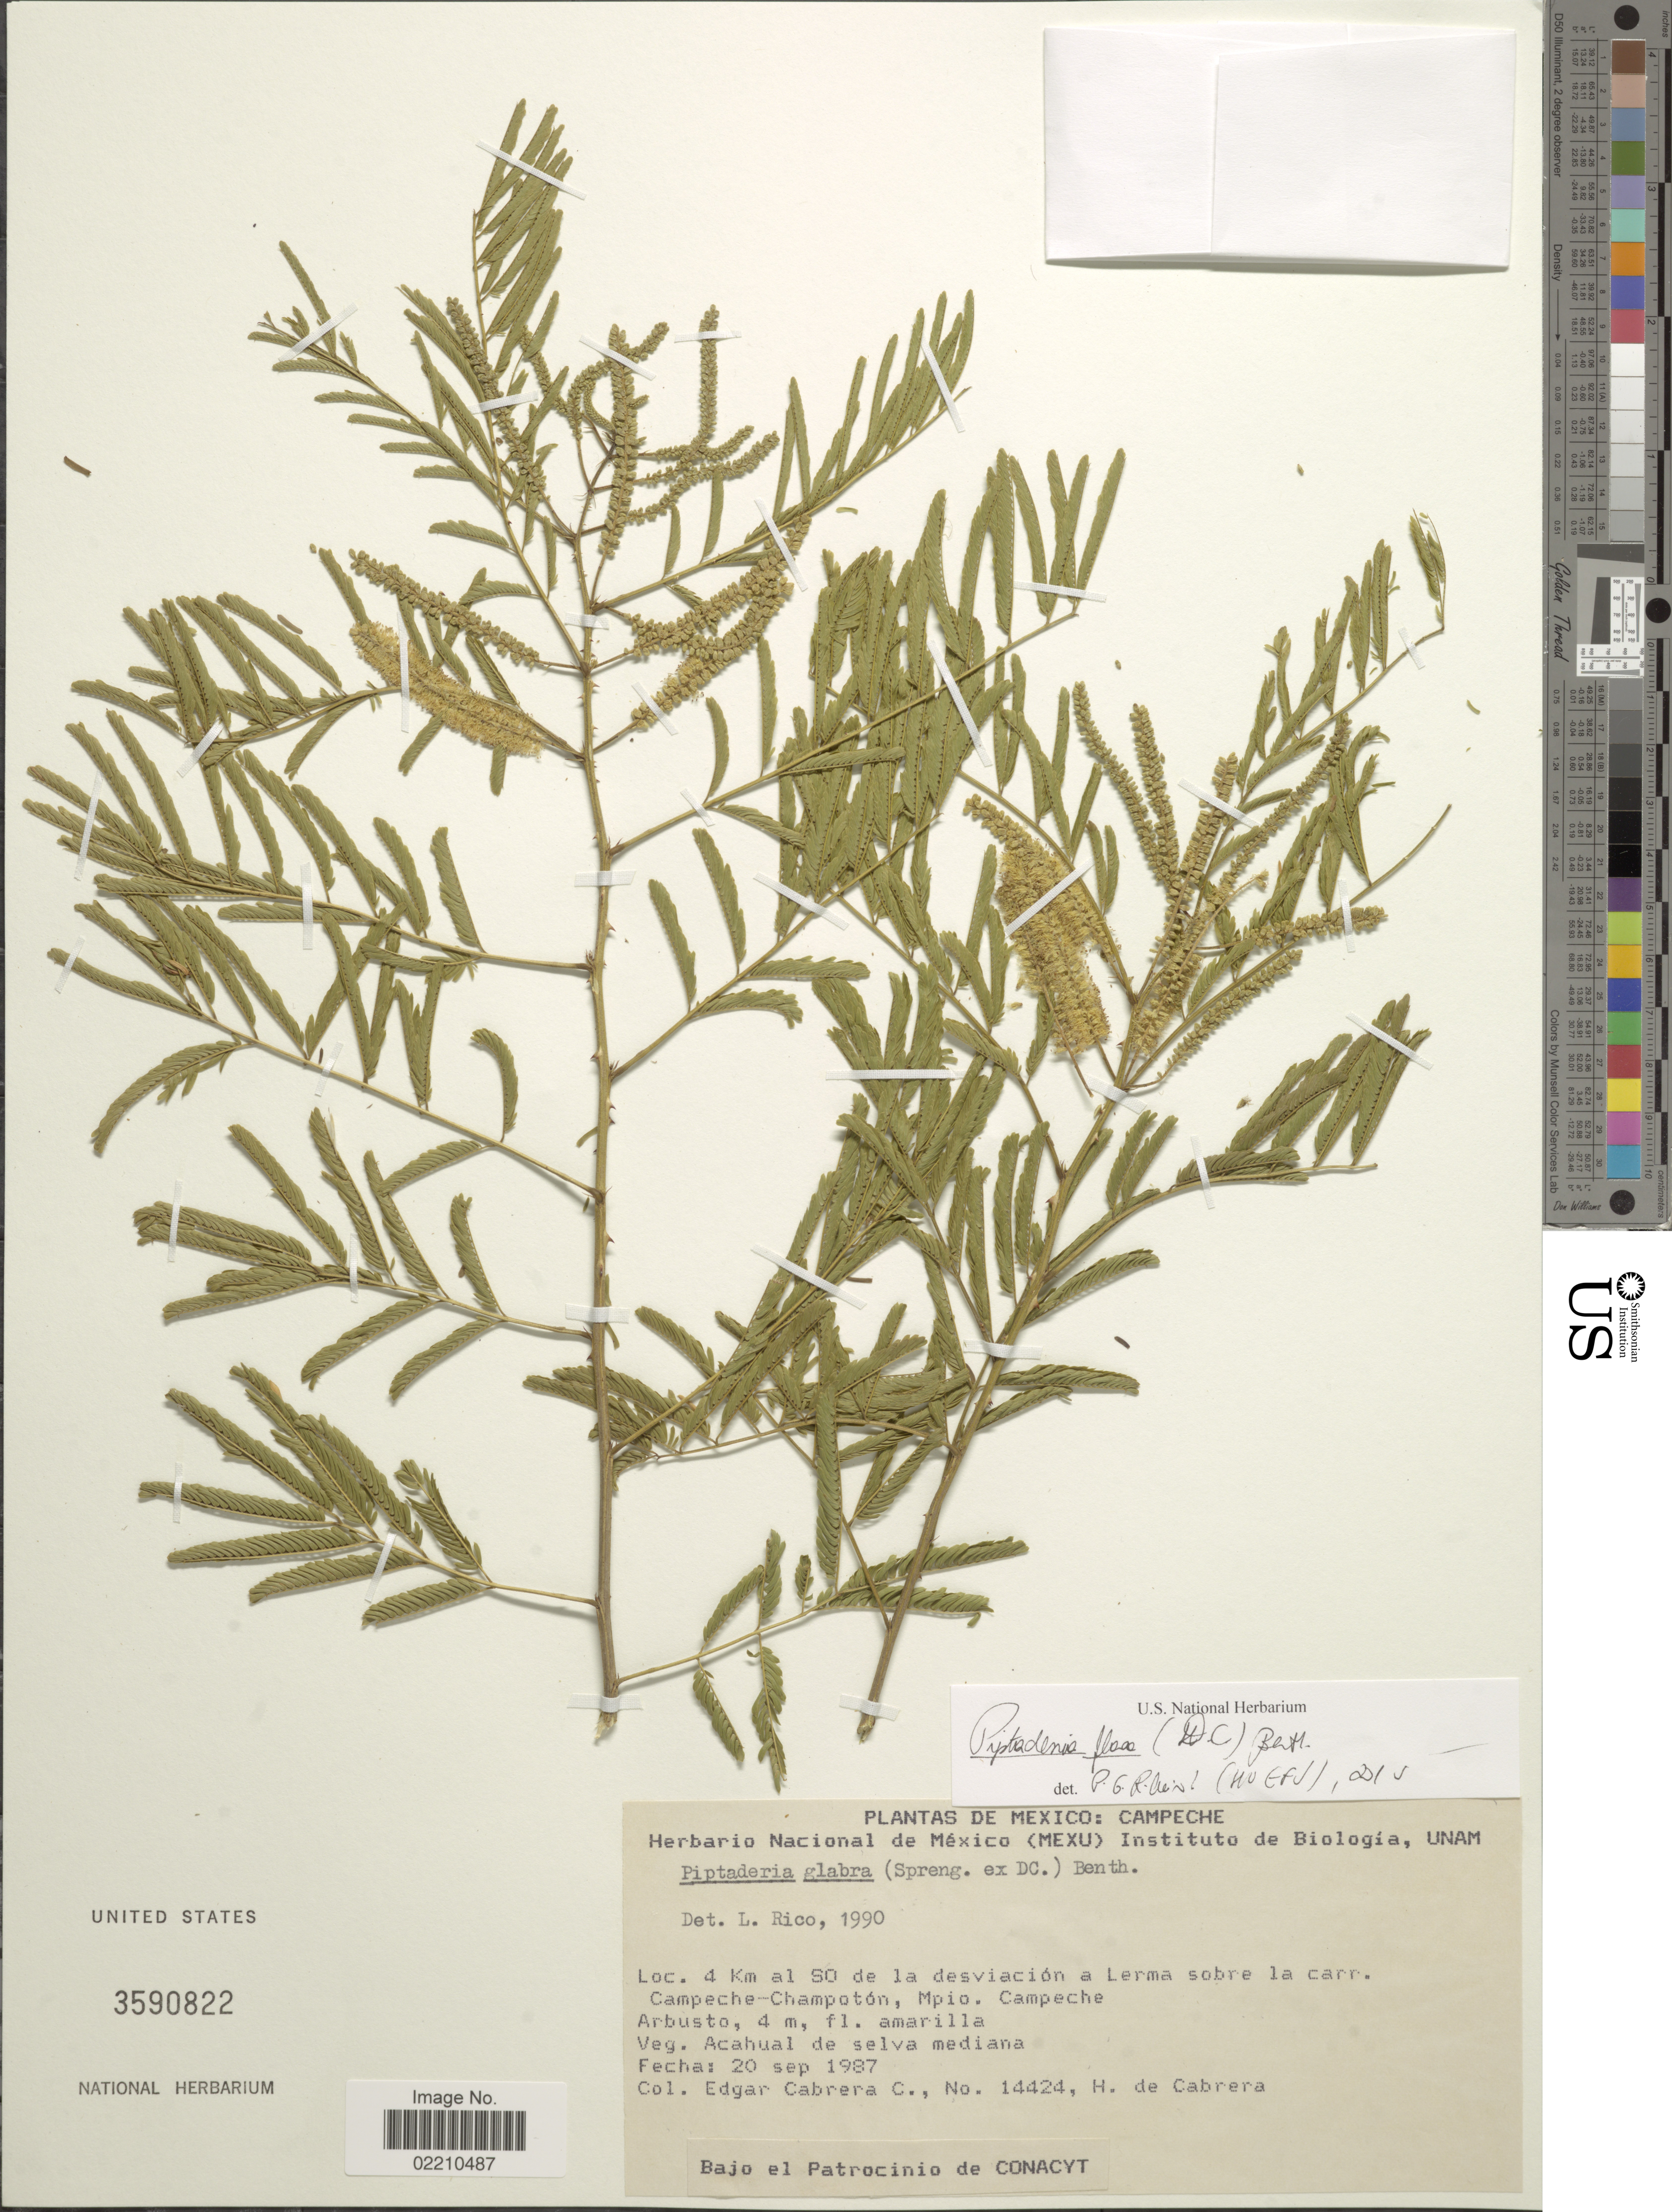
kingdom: Plantae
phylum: Tracheophyta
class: Magnoliopsida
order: Fabales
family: Fabaceae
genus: Piptadenia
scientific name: Piptadenia flava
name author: (DC.) Benth.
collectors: E. Cabrera C. & H. de Cabrera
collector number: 14424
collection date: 1987-09-20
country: Mexico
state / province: Campeche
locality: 4 Km al SO de la desviacion a Lerma la carr. Campeche-Champoton, Mpio. Campeche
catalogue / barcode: US 3590822